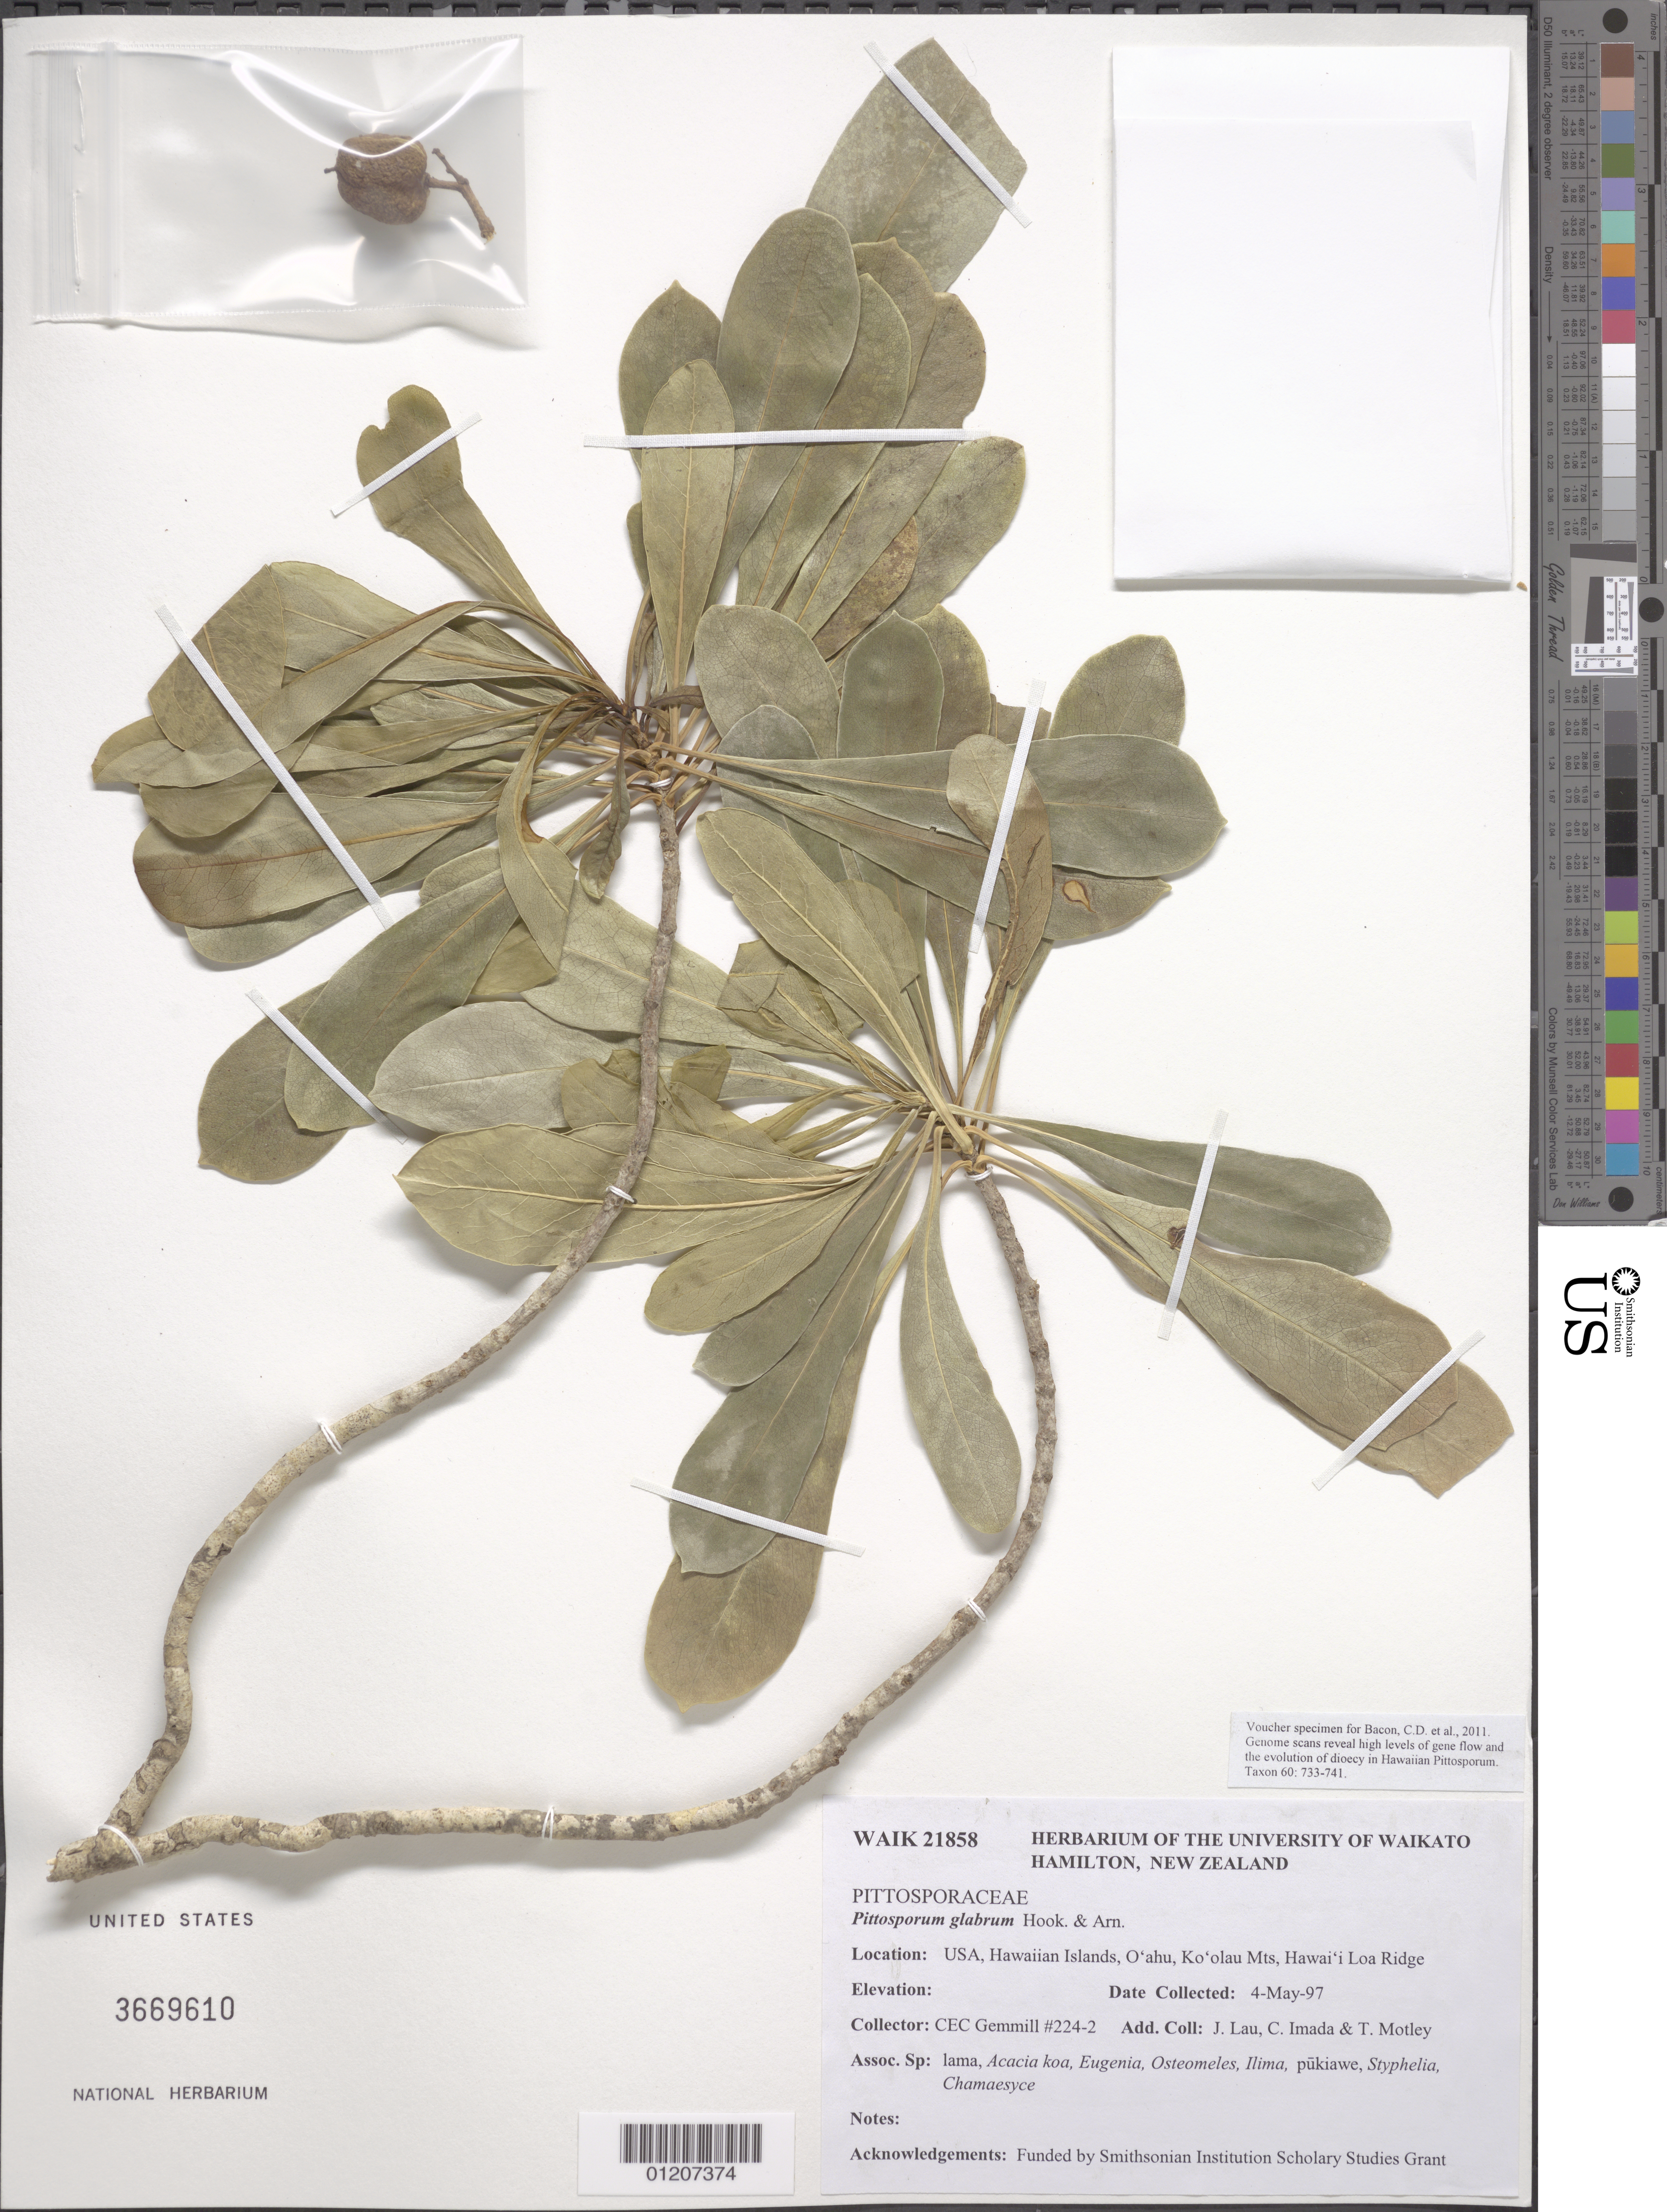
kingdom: Plantae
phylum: Tracheophyta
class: Magnoliopsida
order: Apiales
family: Pittosporaceae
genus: Pittosporum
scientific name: Pittosporum glabrum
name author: Hook. & Arn.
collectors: C. Gemmill, J. Lau & C. Imada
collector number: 224-2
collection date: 1997-05-04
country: United States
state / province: Hawaii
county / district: Honolulu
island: Oahu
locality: Ko'olau Mts., Hawai'i Loa Ridge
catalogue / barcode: US 3669610